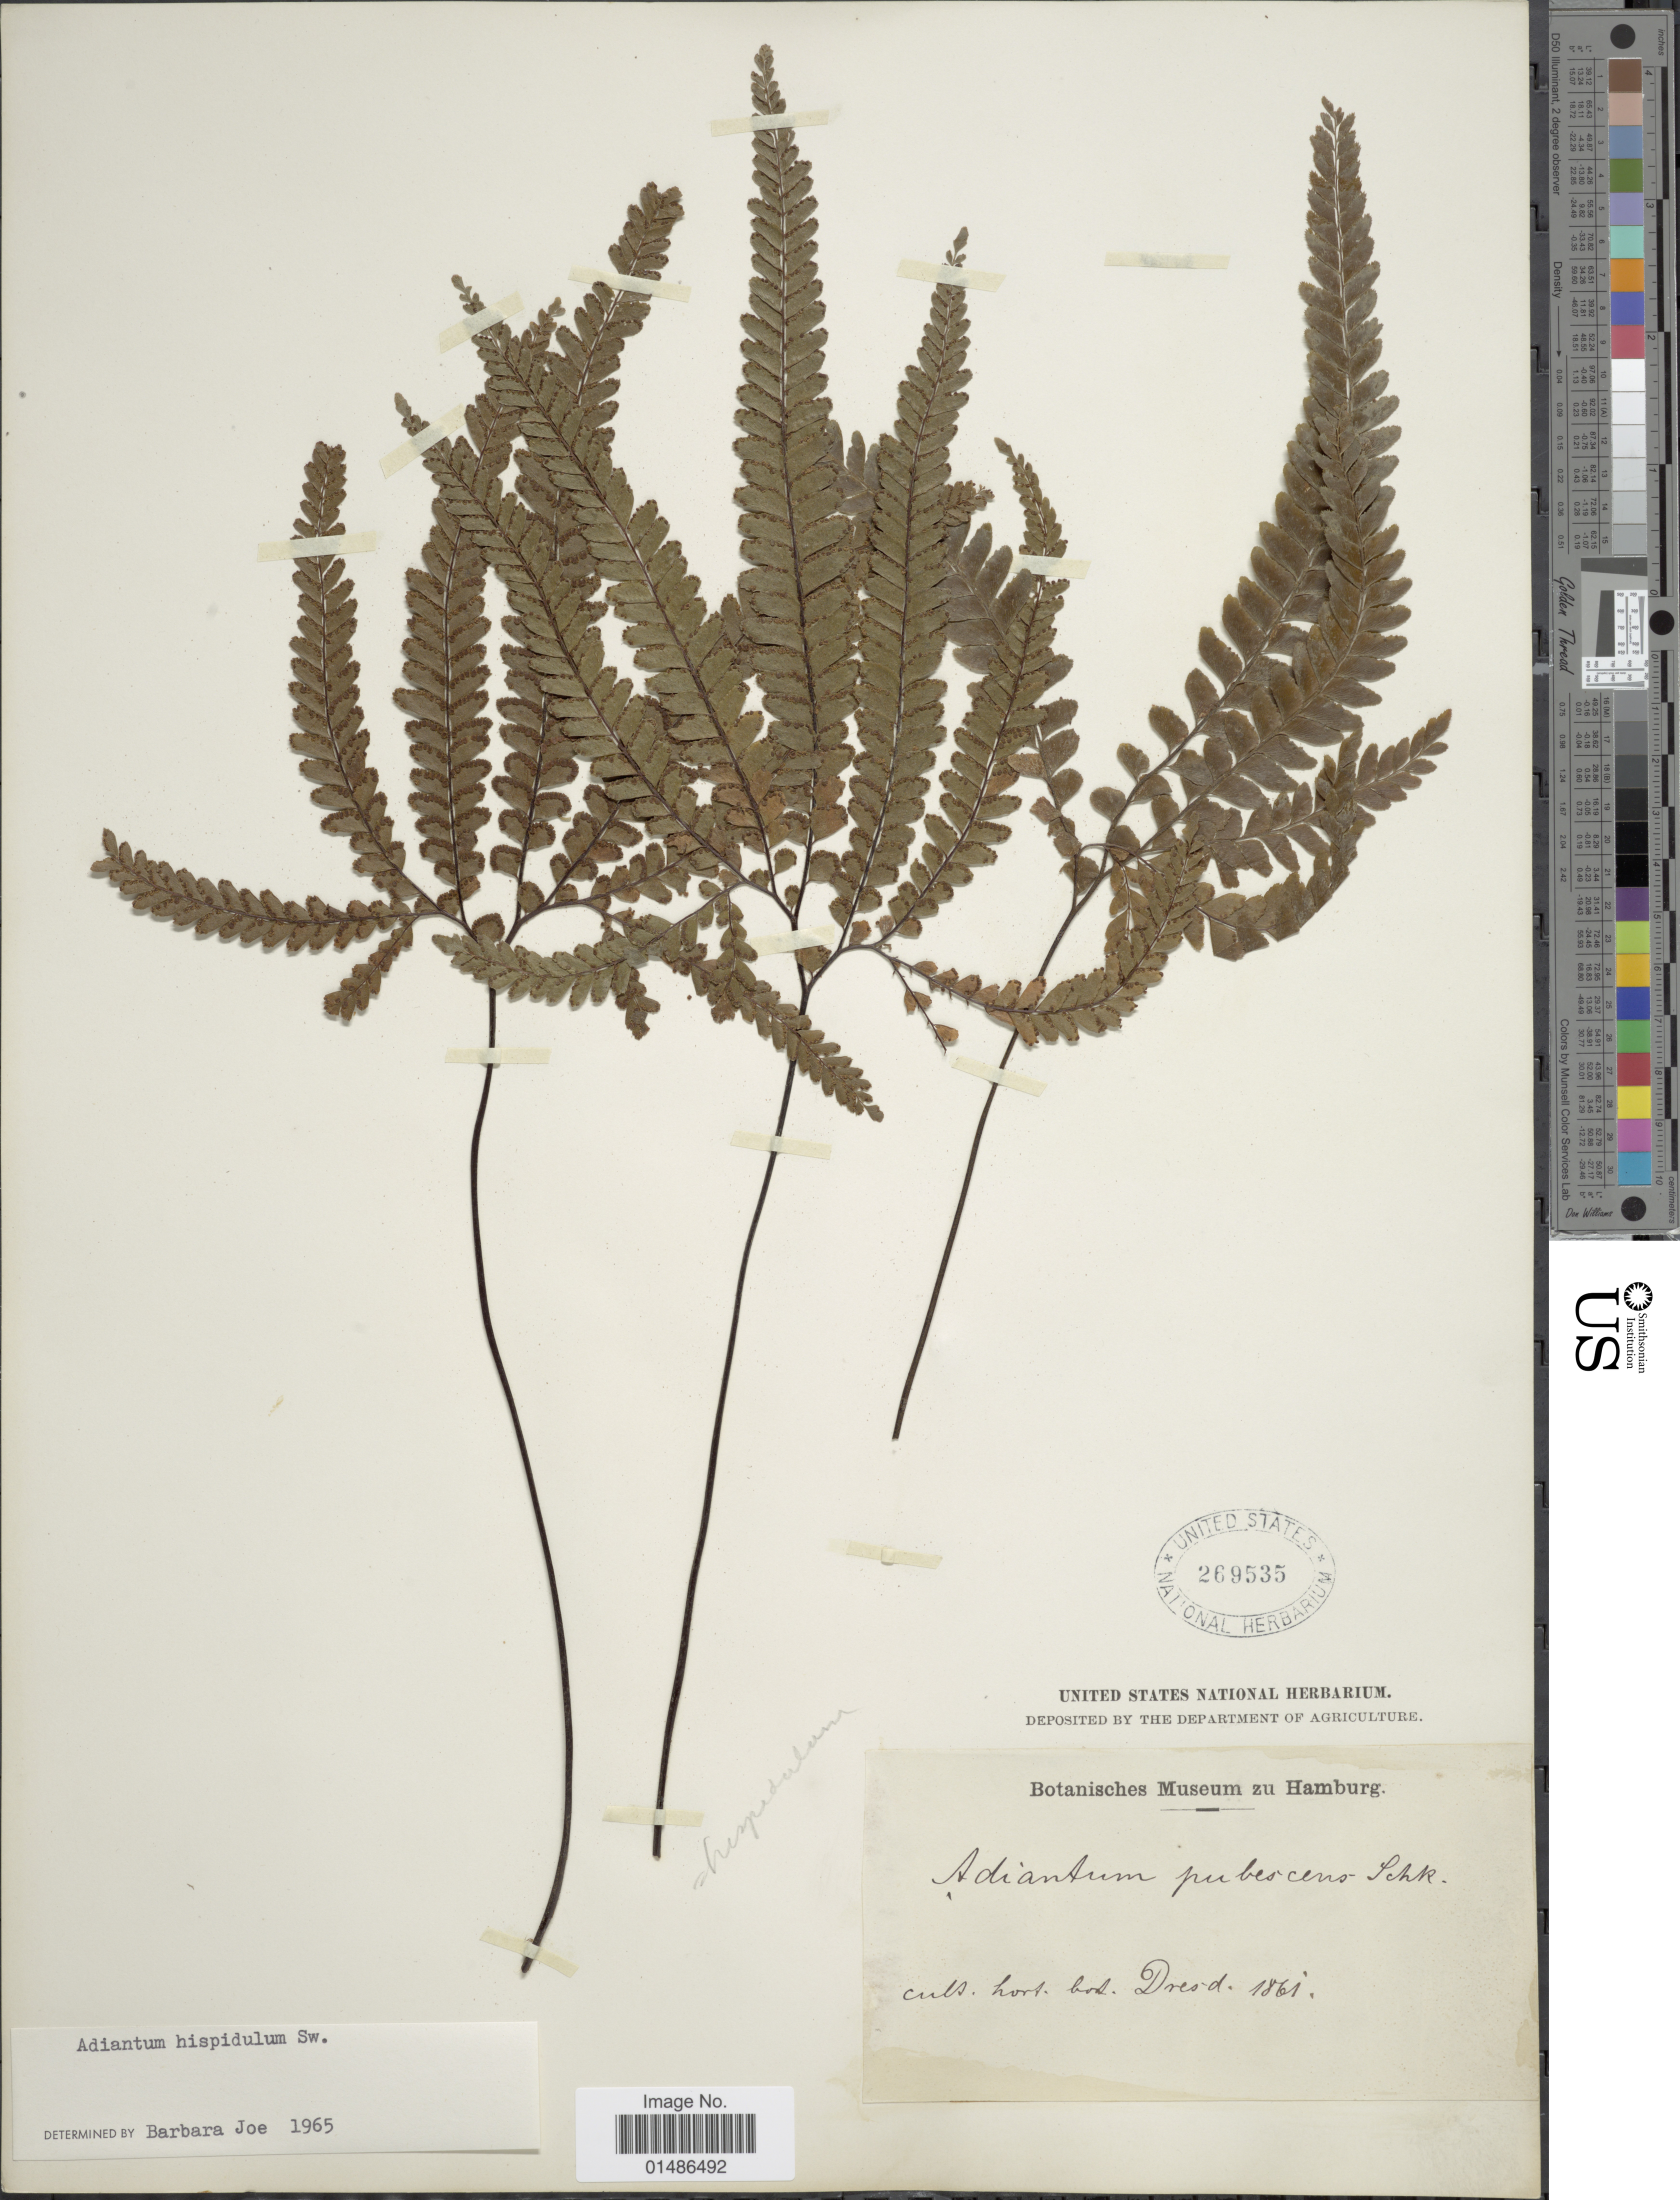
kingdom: Plantae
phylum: Tracheophyta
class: Polypodiopsida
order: Polypodiales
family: Pteridaceae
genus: Adiantum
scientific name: Adiantum hispidulum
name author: Sw.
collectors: Botanisches Museum zu Hamburg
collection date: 1861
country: Germany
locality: Cult. hort. bot. Dresd.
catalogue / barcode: US 269535